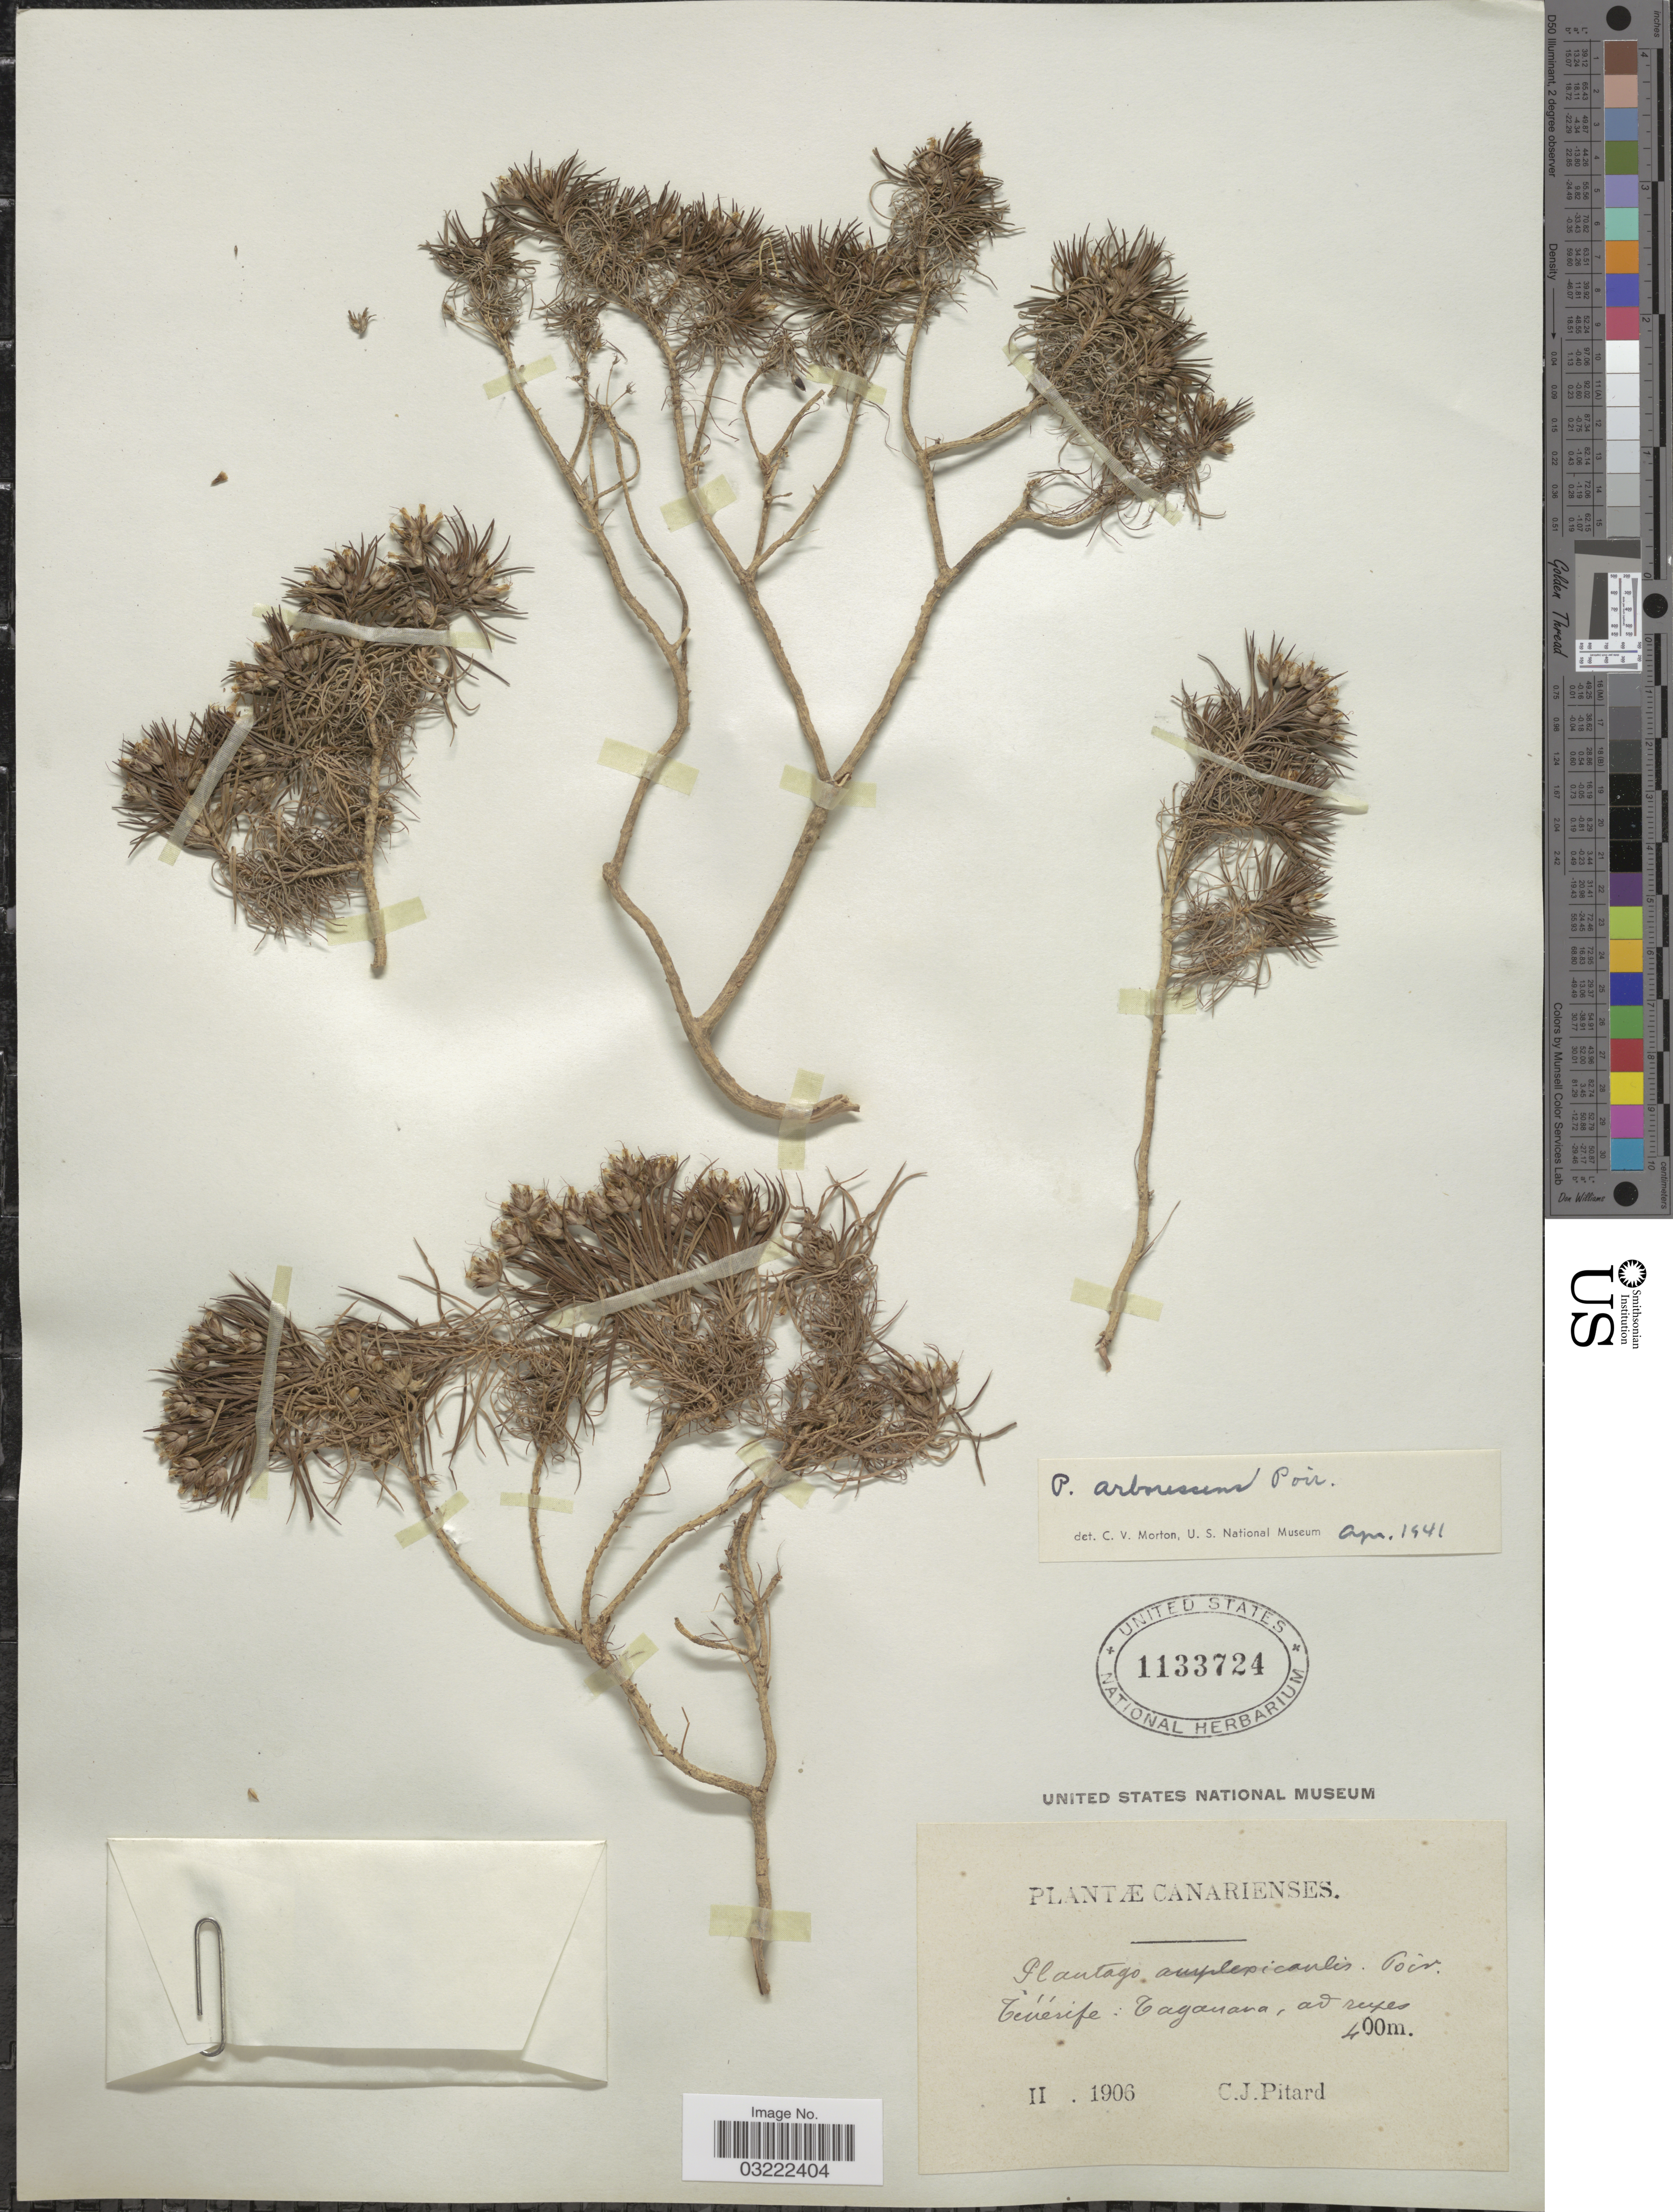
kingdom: Plantae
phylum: Tracheophyta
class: Magnoliopsida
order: Lamiales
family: Plantaginaceae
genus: Plantago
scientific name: Plantago arborescens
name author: Poir.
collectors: C. Pitard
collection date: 1906-02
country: Spain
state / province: Canarias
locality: Canarienses, Tenérife: Tagauana.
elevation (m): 400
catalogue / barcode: US 1133724